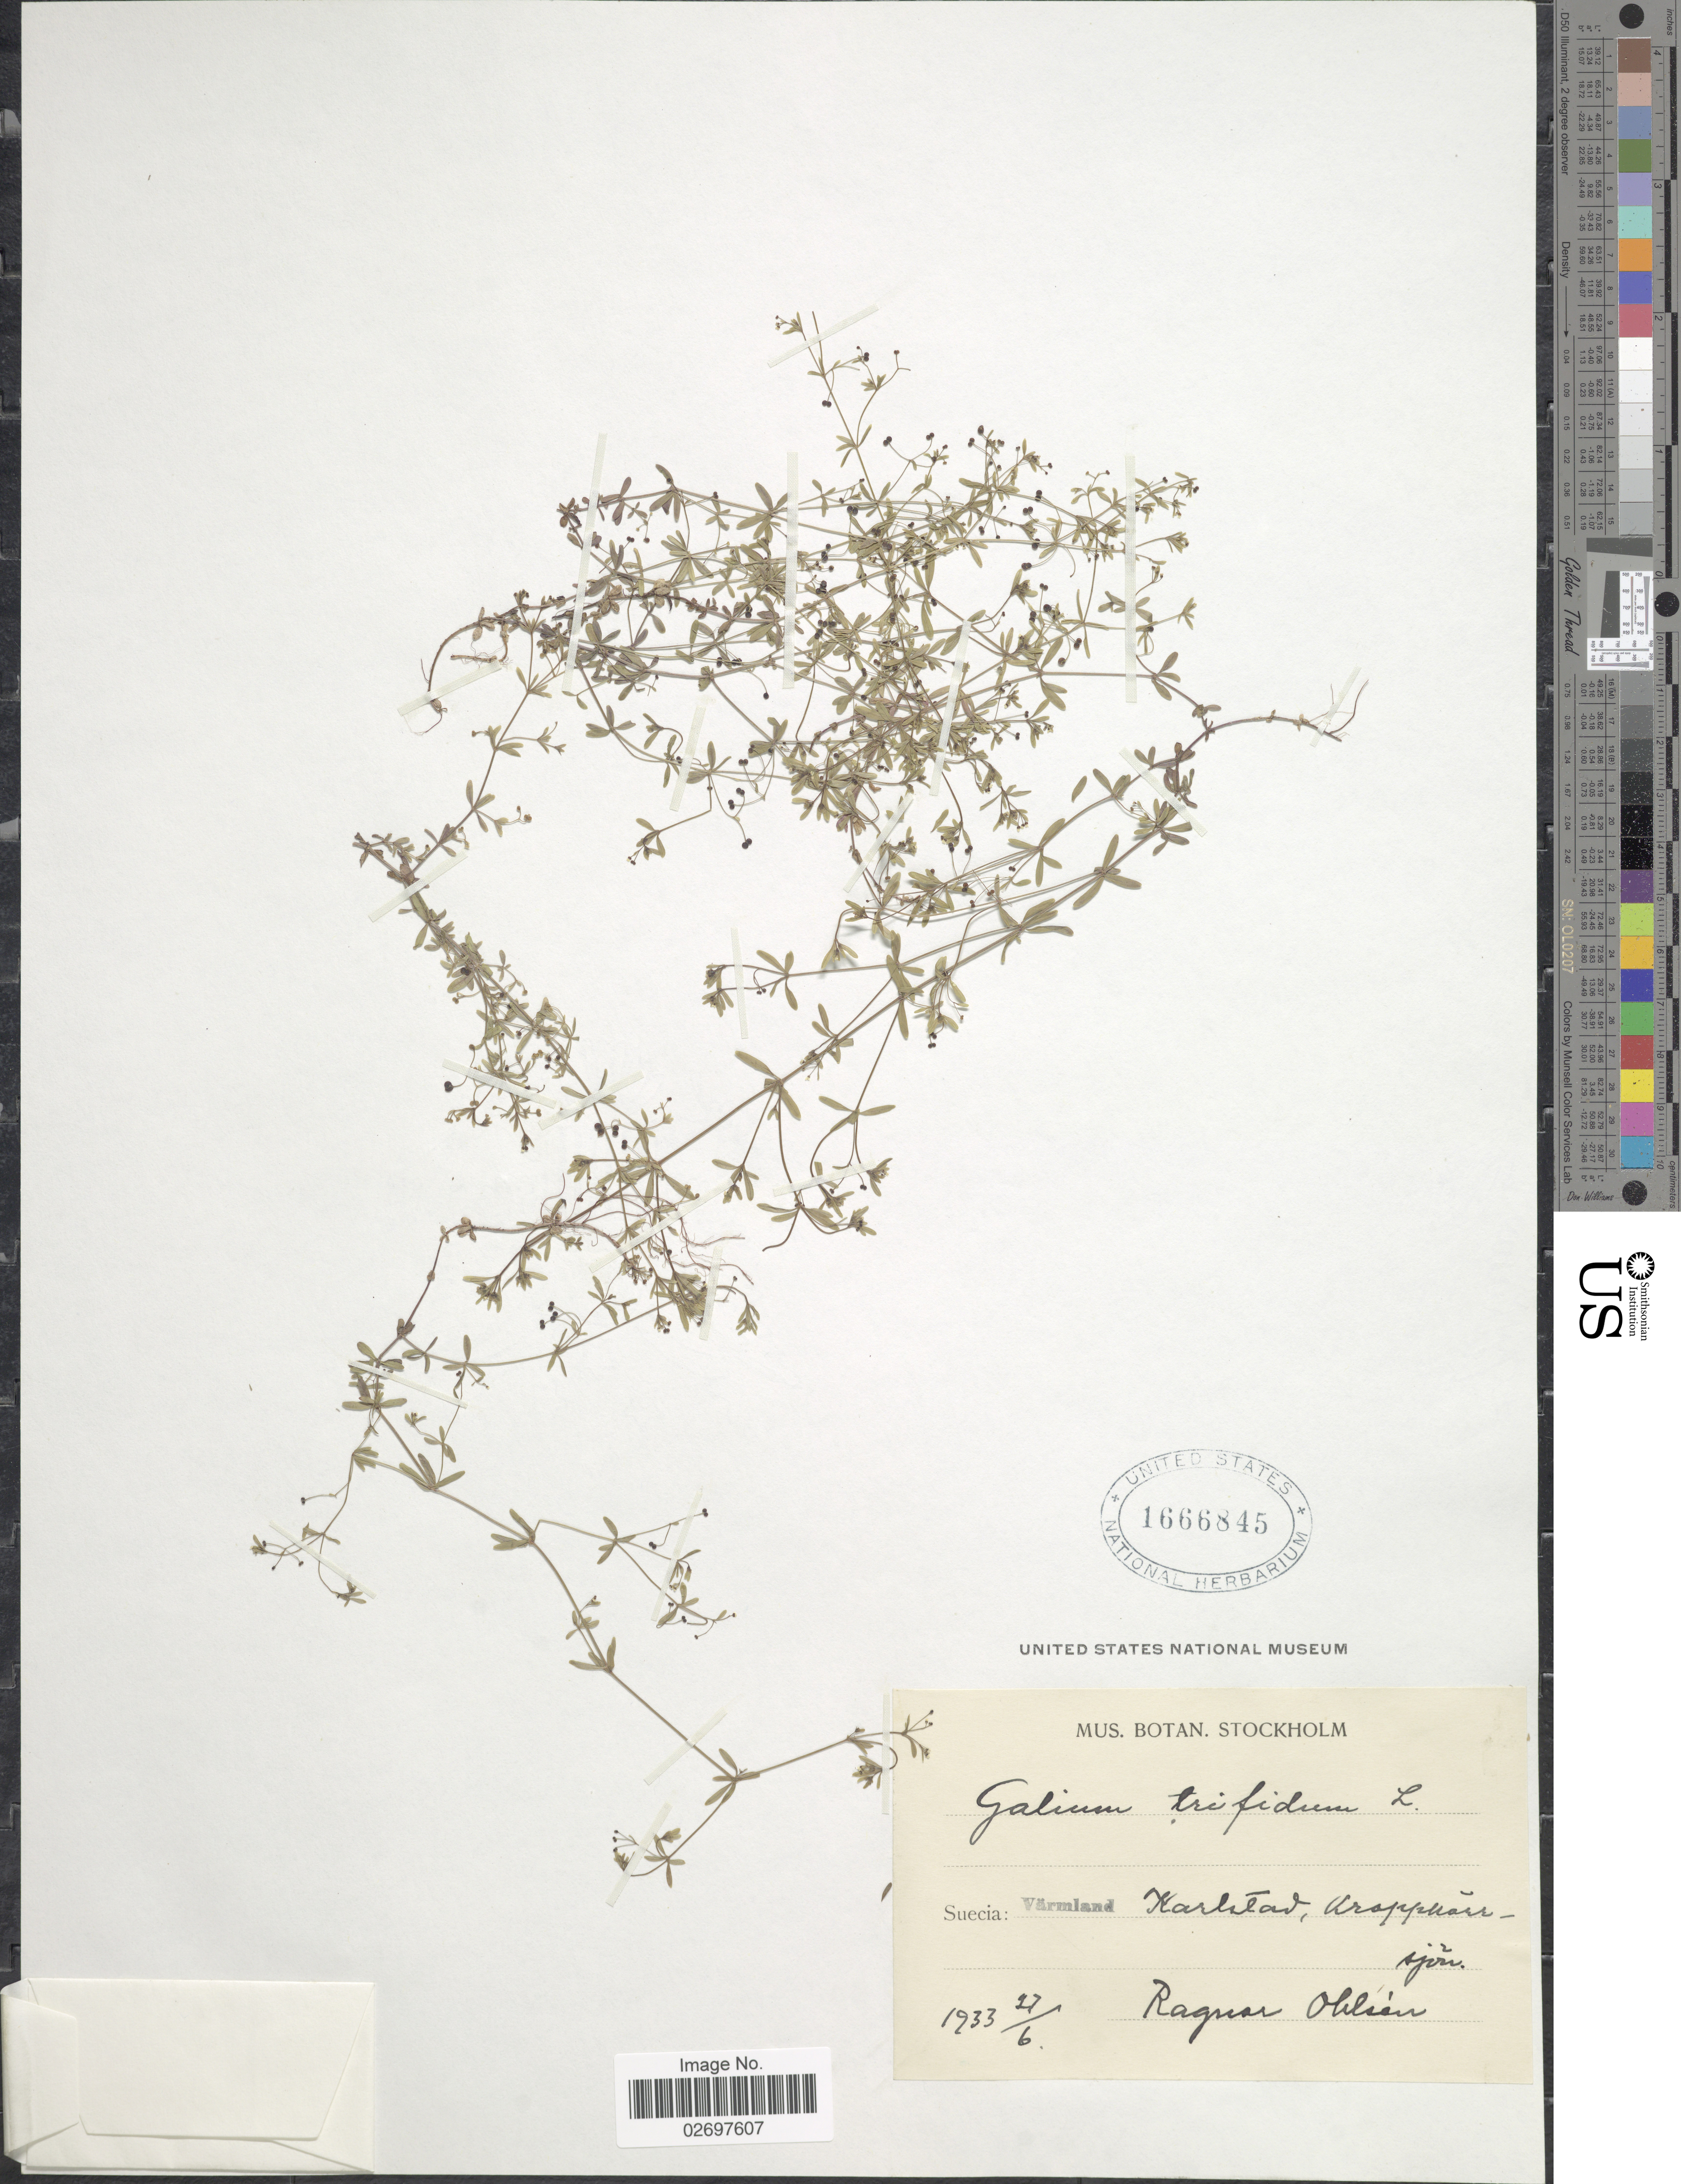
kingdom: Plantae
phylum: Tracheophyta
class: Magnoliopsida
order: Gentianales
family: Rubiaceae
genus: Galium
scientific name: Galium trifidum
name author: L.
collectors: R. Ohlsén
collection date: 1933-06-27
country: Sweden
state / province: Varmland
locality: Suecia: Varmland Karlstad, Kroppkärrsjon.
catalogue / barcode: US 1666845